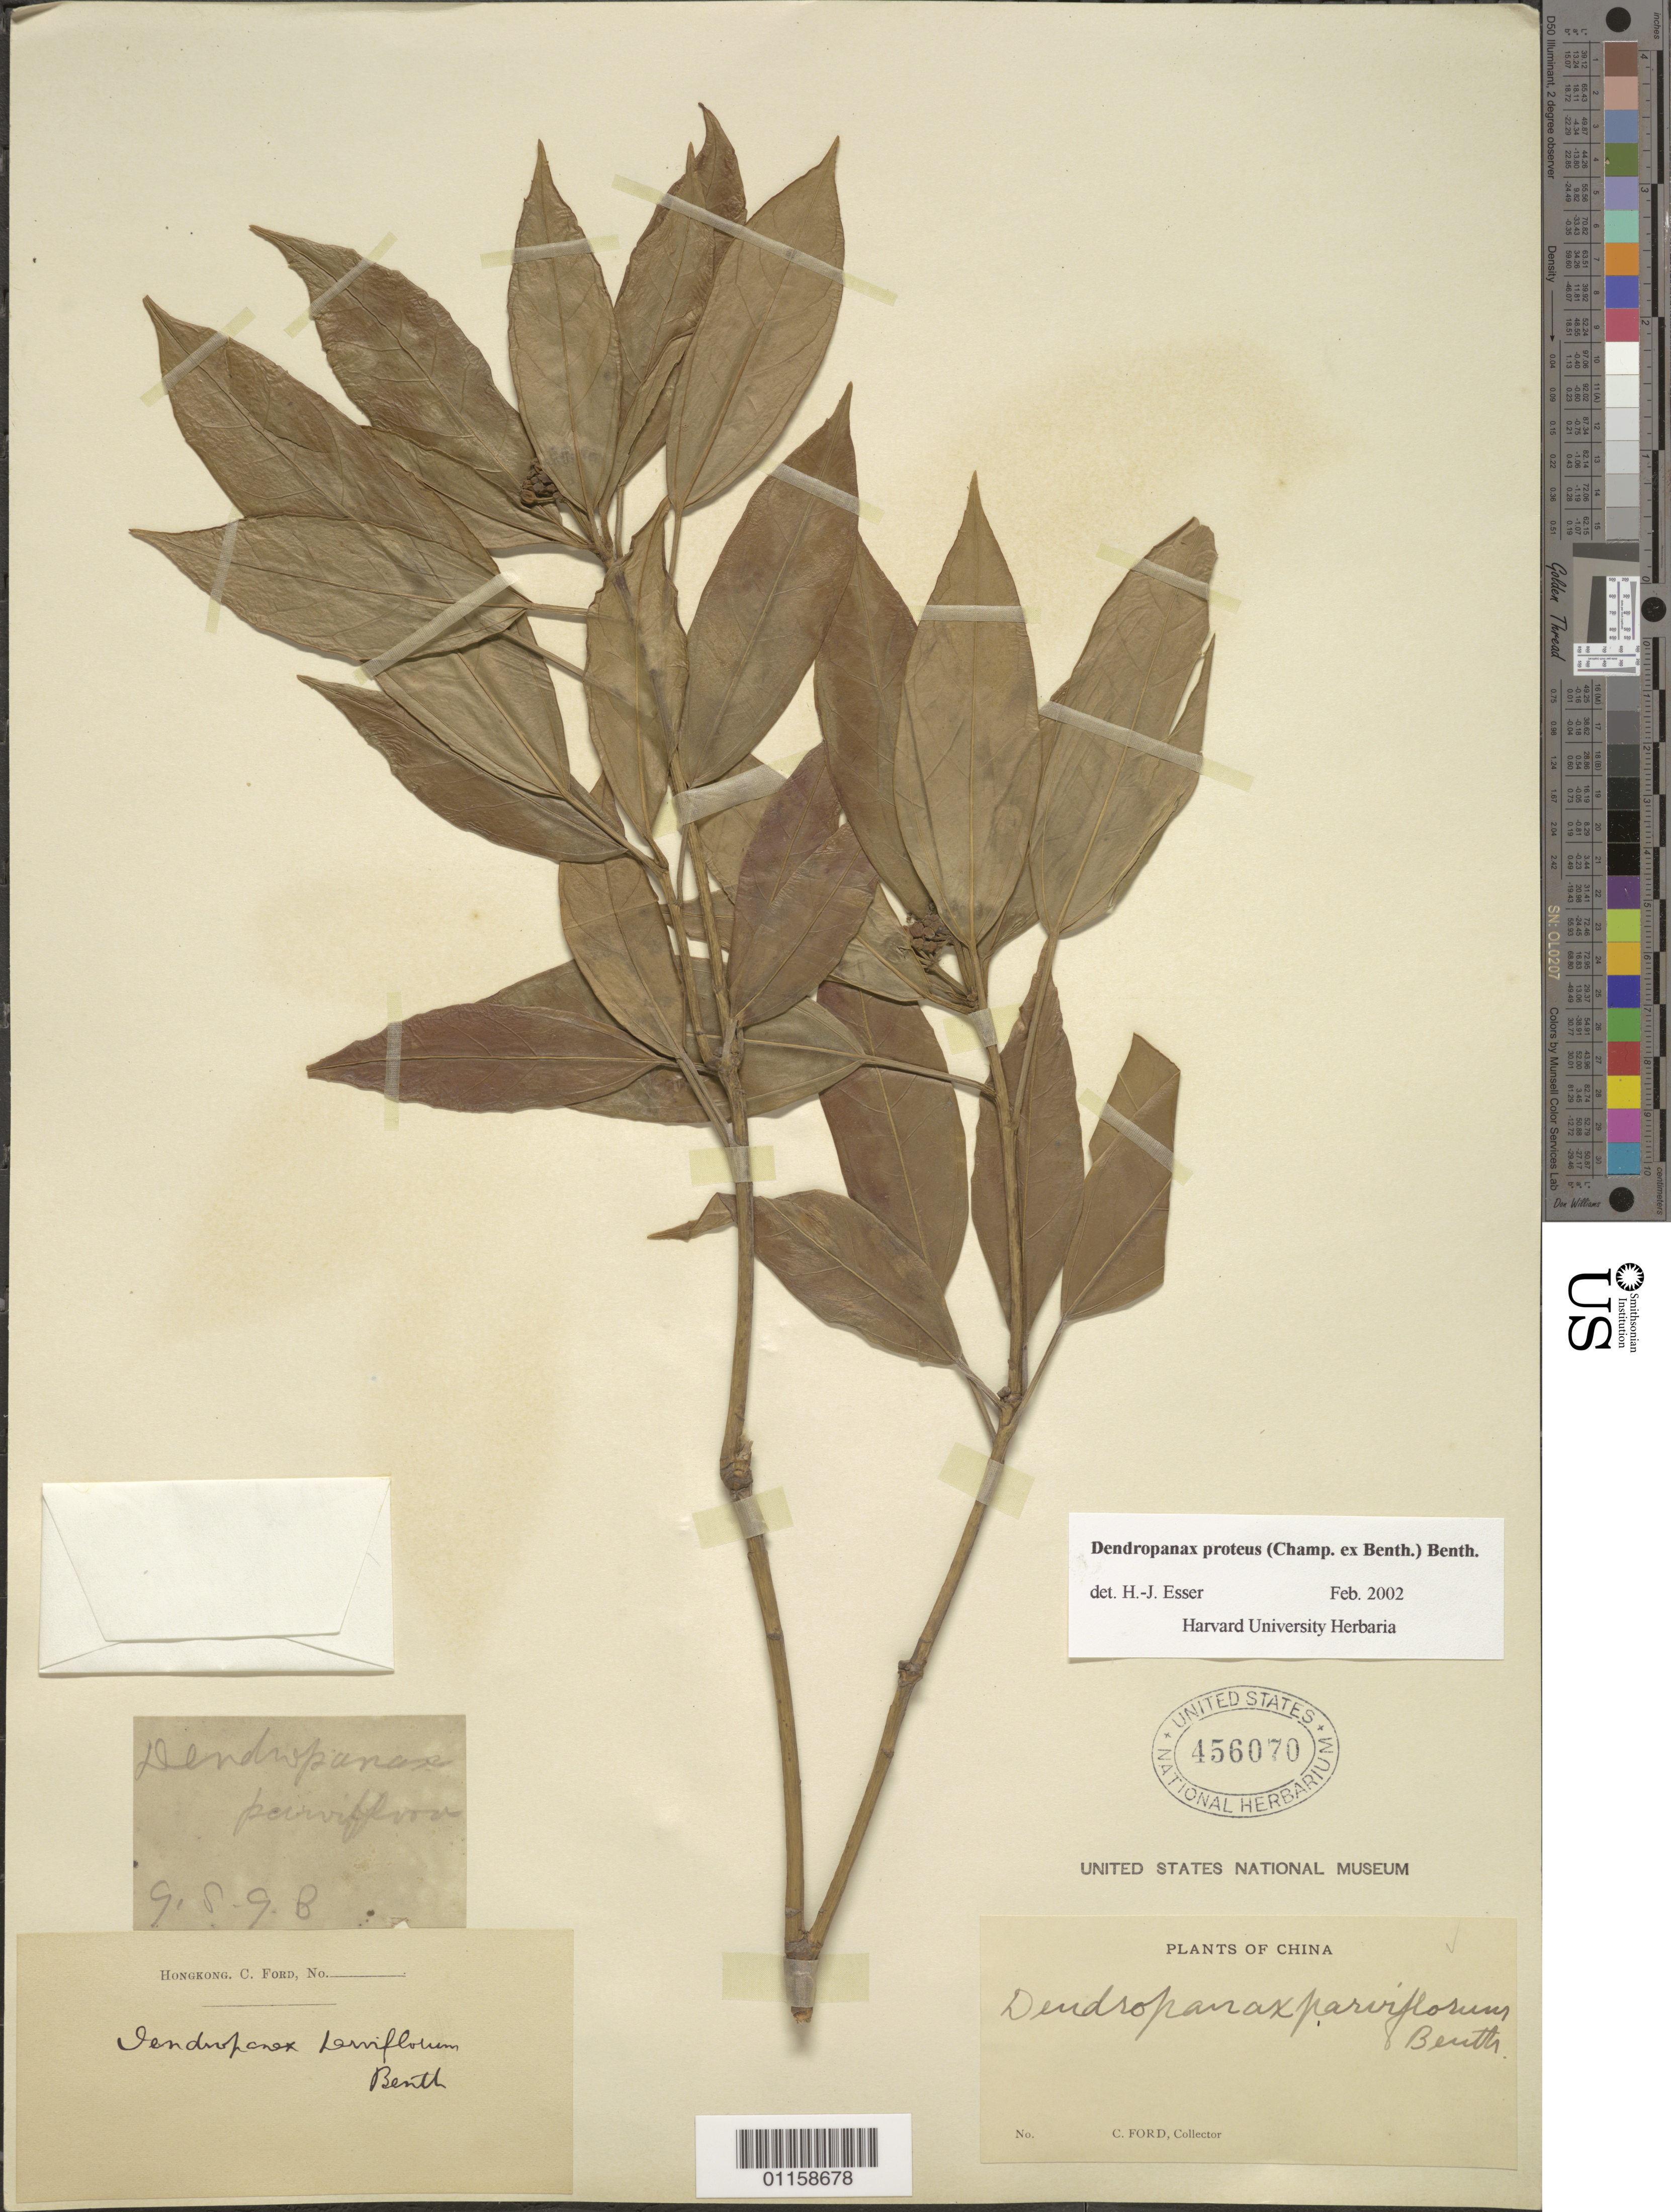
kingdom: Plantae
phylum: Tracheophyta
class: Magnoliopsida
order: Apiales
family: Araliaceae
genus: Dendropanax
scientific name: Dendropanax proteus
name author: (Champ. ex Benth.) Benth.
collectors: C. Ford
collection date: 1898-09-05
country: China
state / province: Hong Kong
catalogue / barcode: US 456070